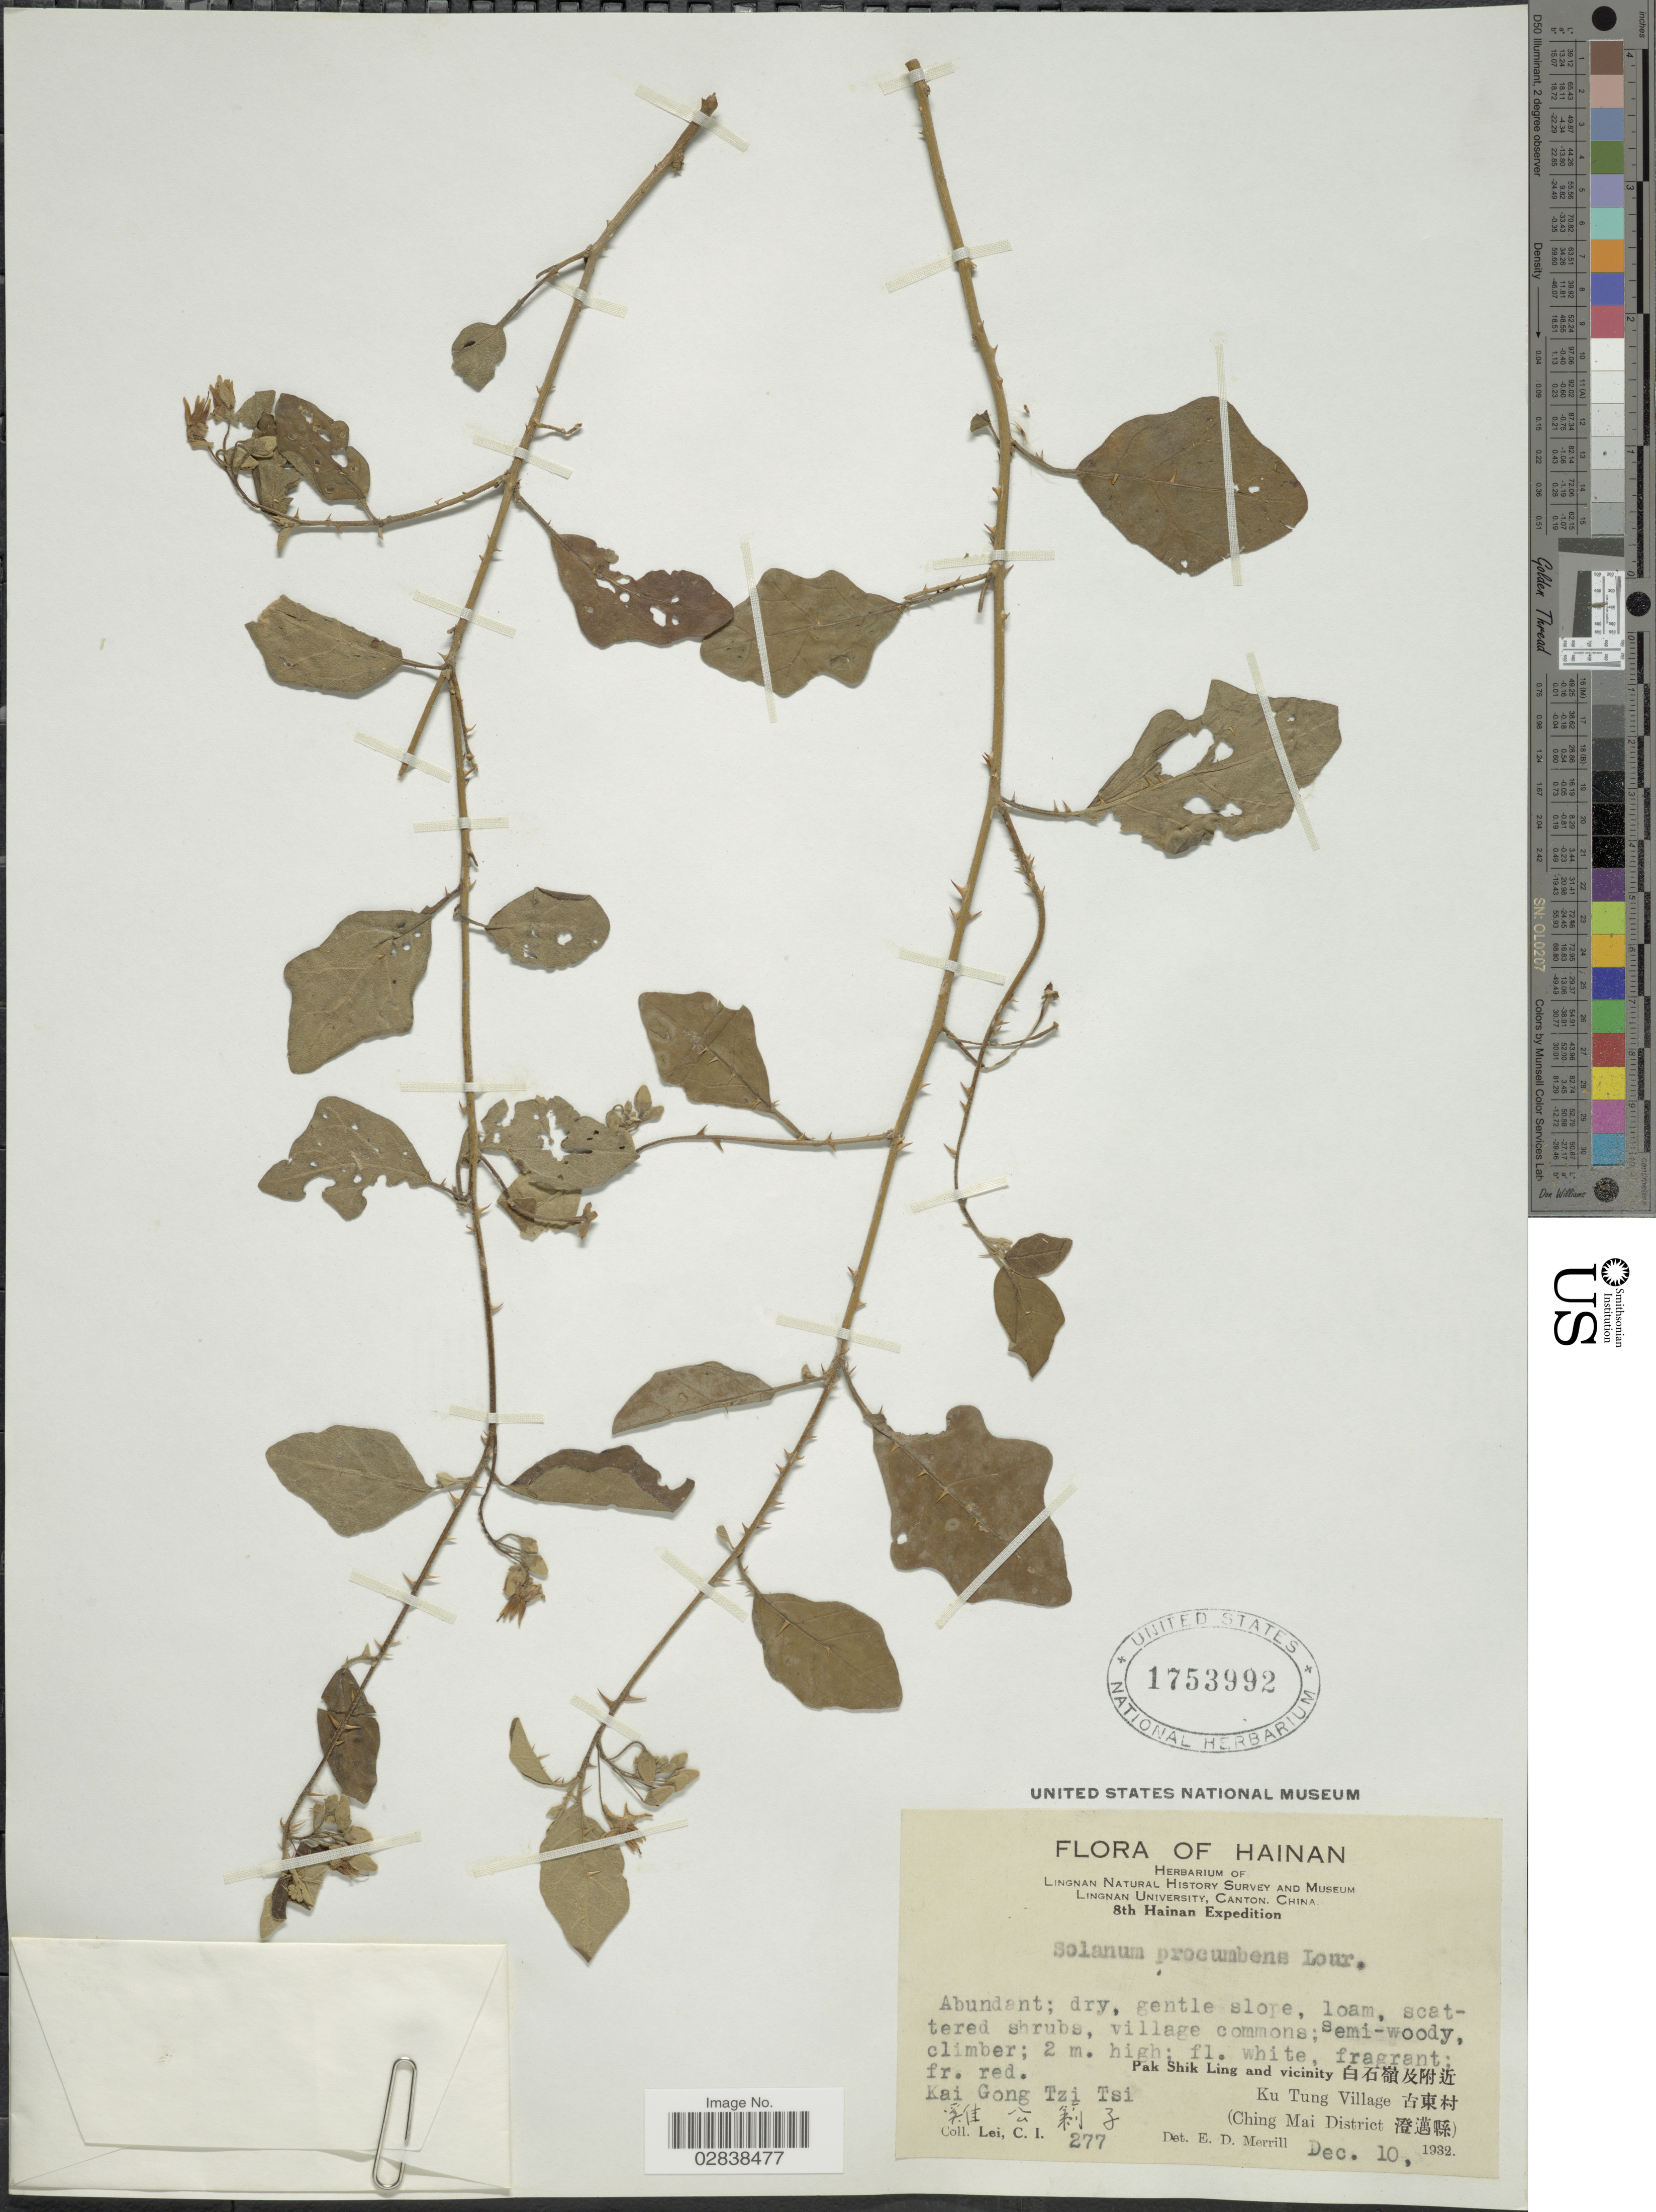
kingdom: Plantae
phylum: Tracheophyta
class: Magnoliopsida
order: Solanales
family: Solanaceae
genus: Solanum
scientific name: Solanum procumbens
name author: Lour.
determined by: Knapp, S. D.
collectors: C. I. Lei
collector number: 277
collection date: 1932-12-10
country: China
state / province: Hainan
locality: Hainan, Pak Shik Ling and vicinity, Ku Tung Village (Ching Mai District), Kai Gong Tzi Tsi.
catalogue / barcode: US 1753992